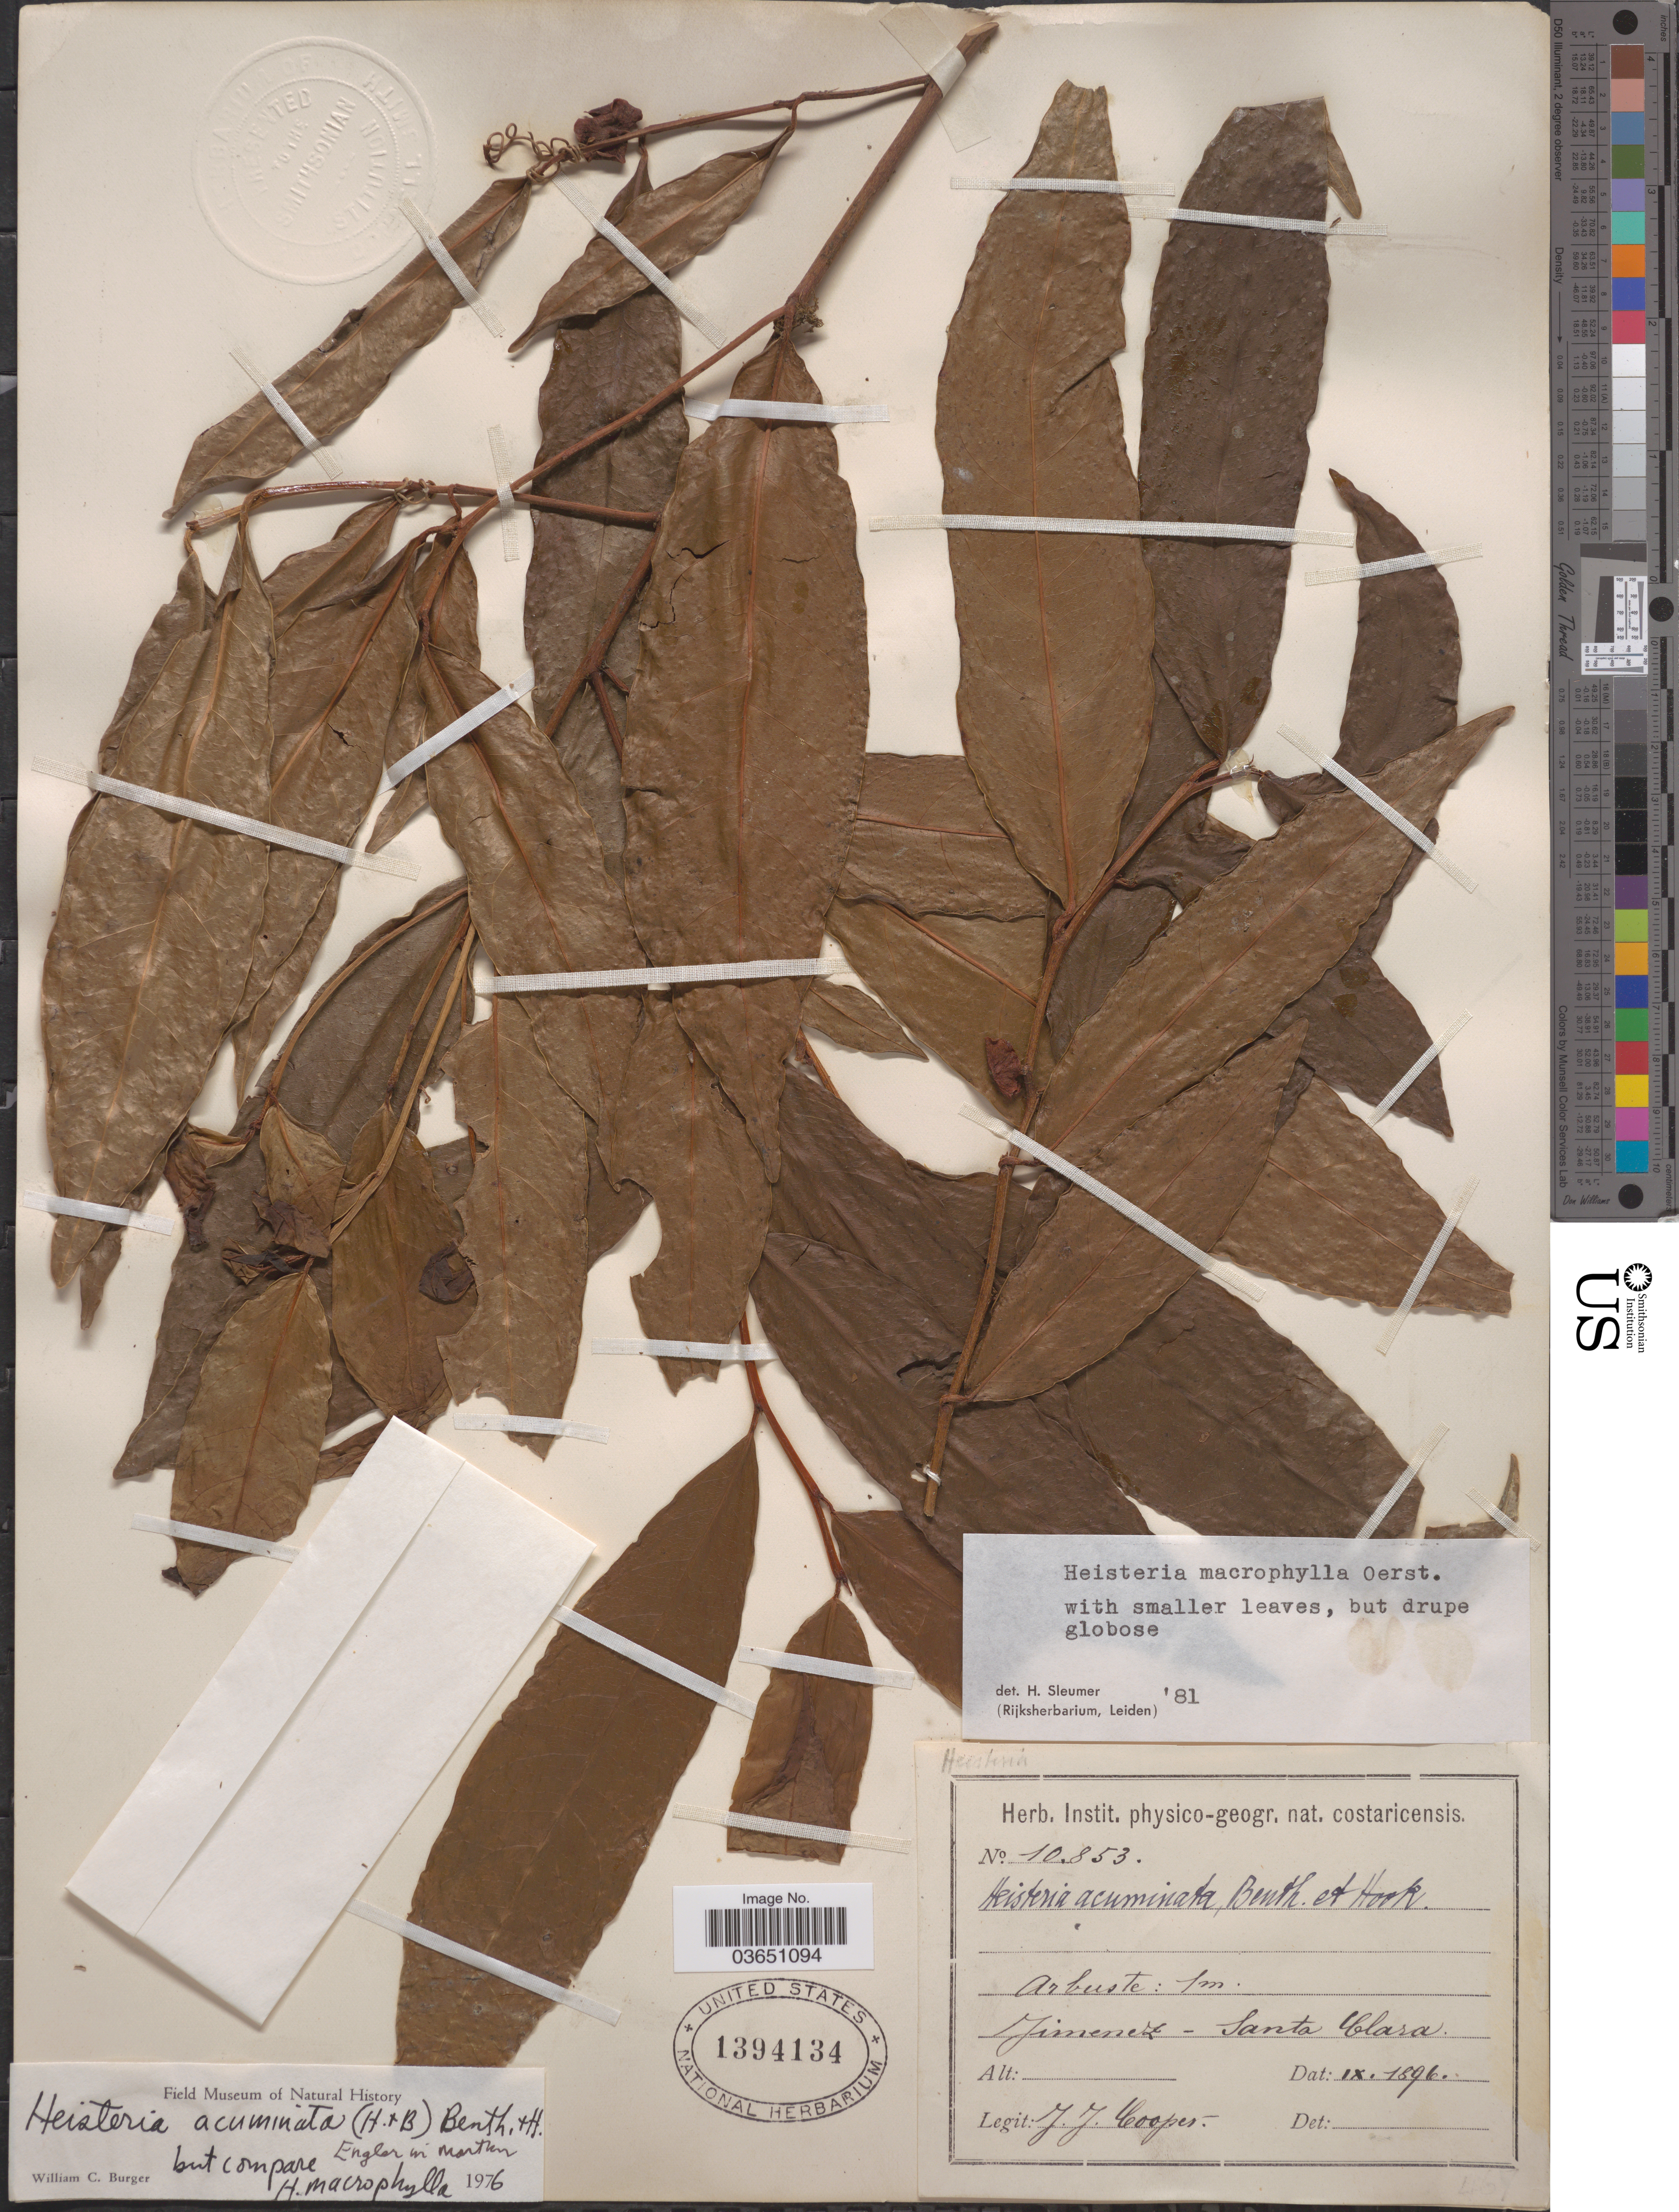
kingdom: Plantae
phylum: Tracheophyta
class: Magnoliopsida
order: Santalales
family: Erythropalaceae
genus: Heisteria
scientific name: Heisteria macrophylla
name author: Oerst.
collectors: J. J. Cooper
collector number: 10853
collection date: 1896-09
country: Costa Rica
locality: Jimenez - Santa Clara.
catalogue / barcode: US 1394134